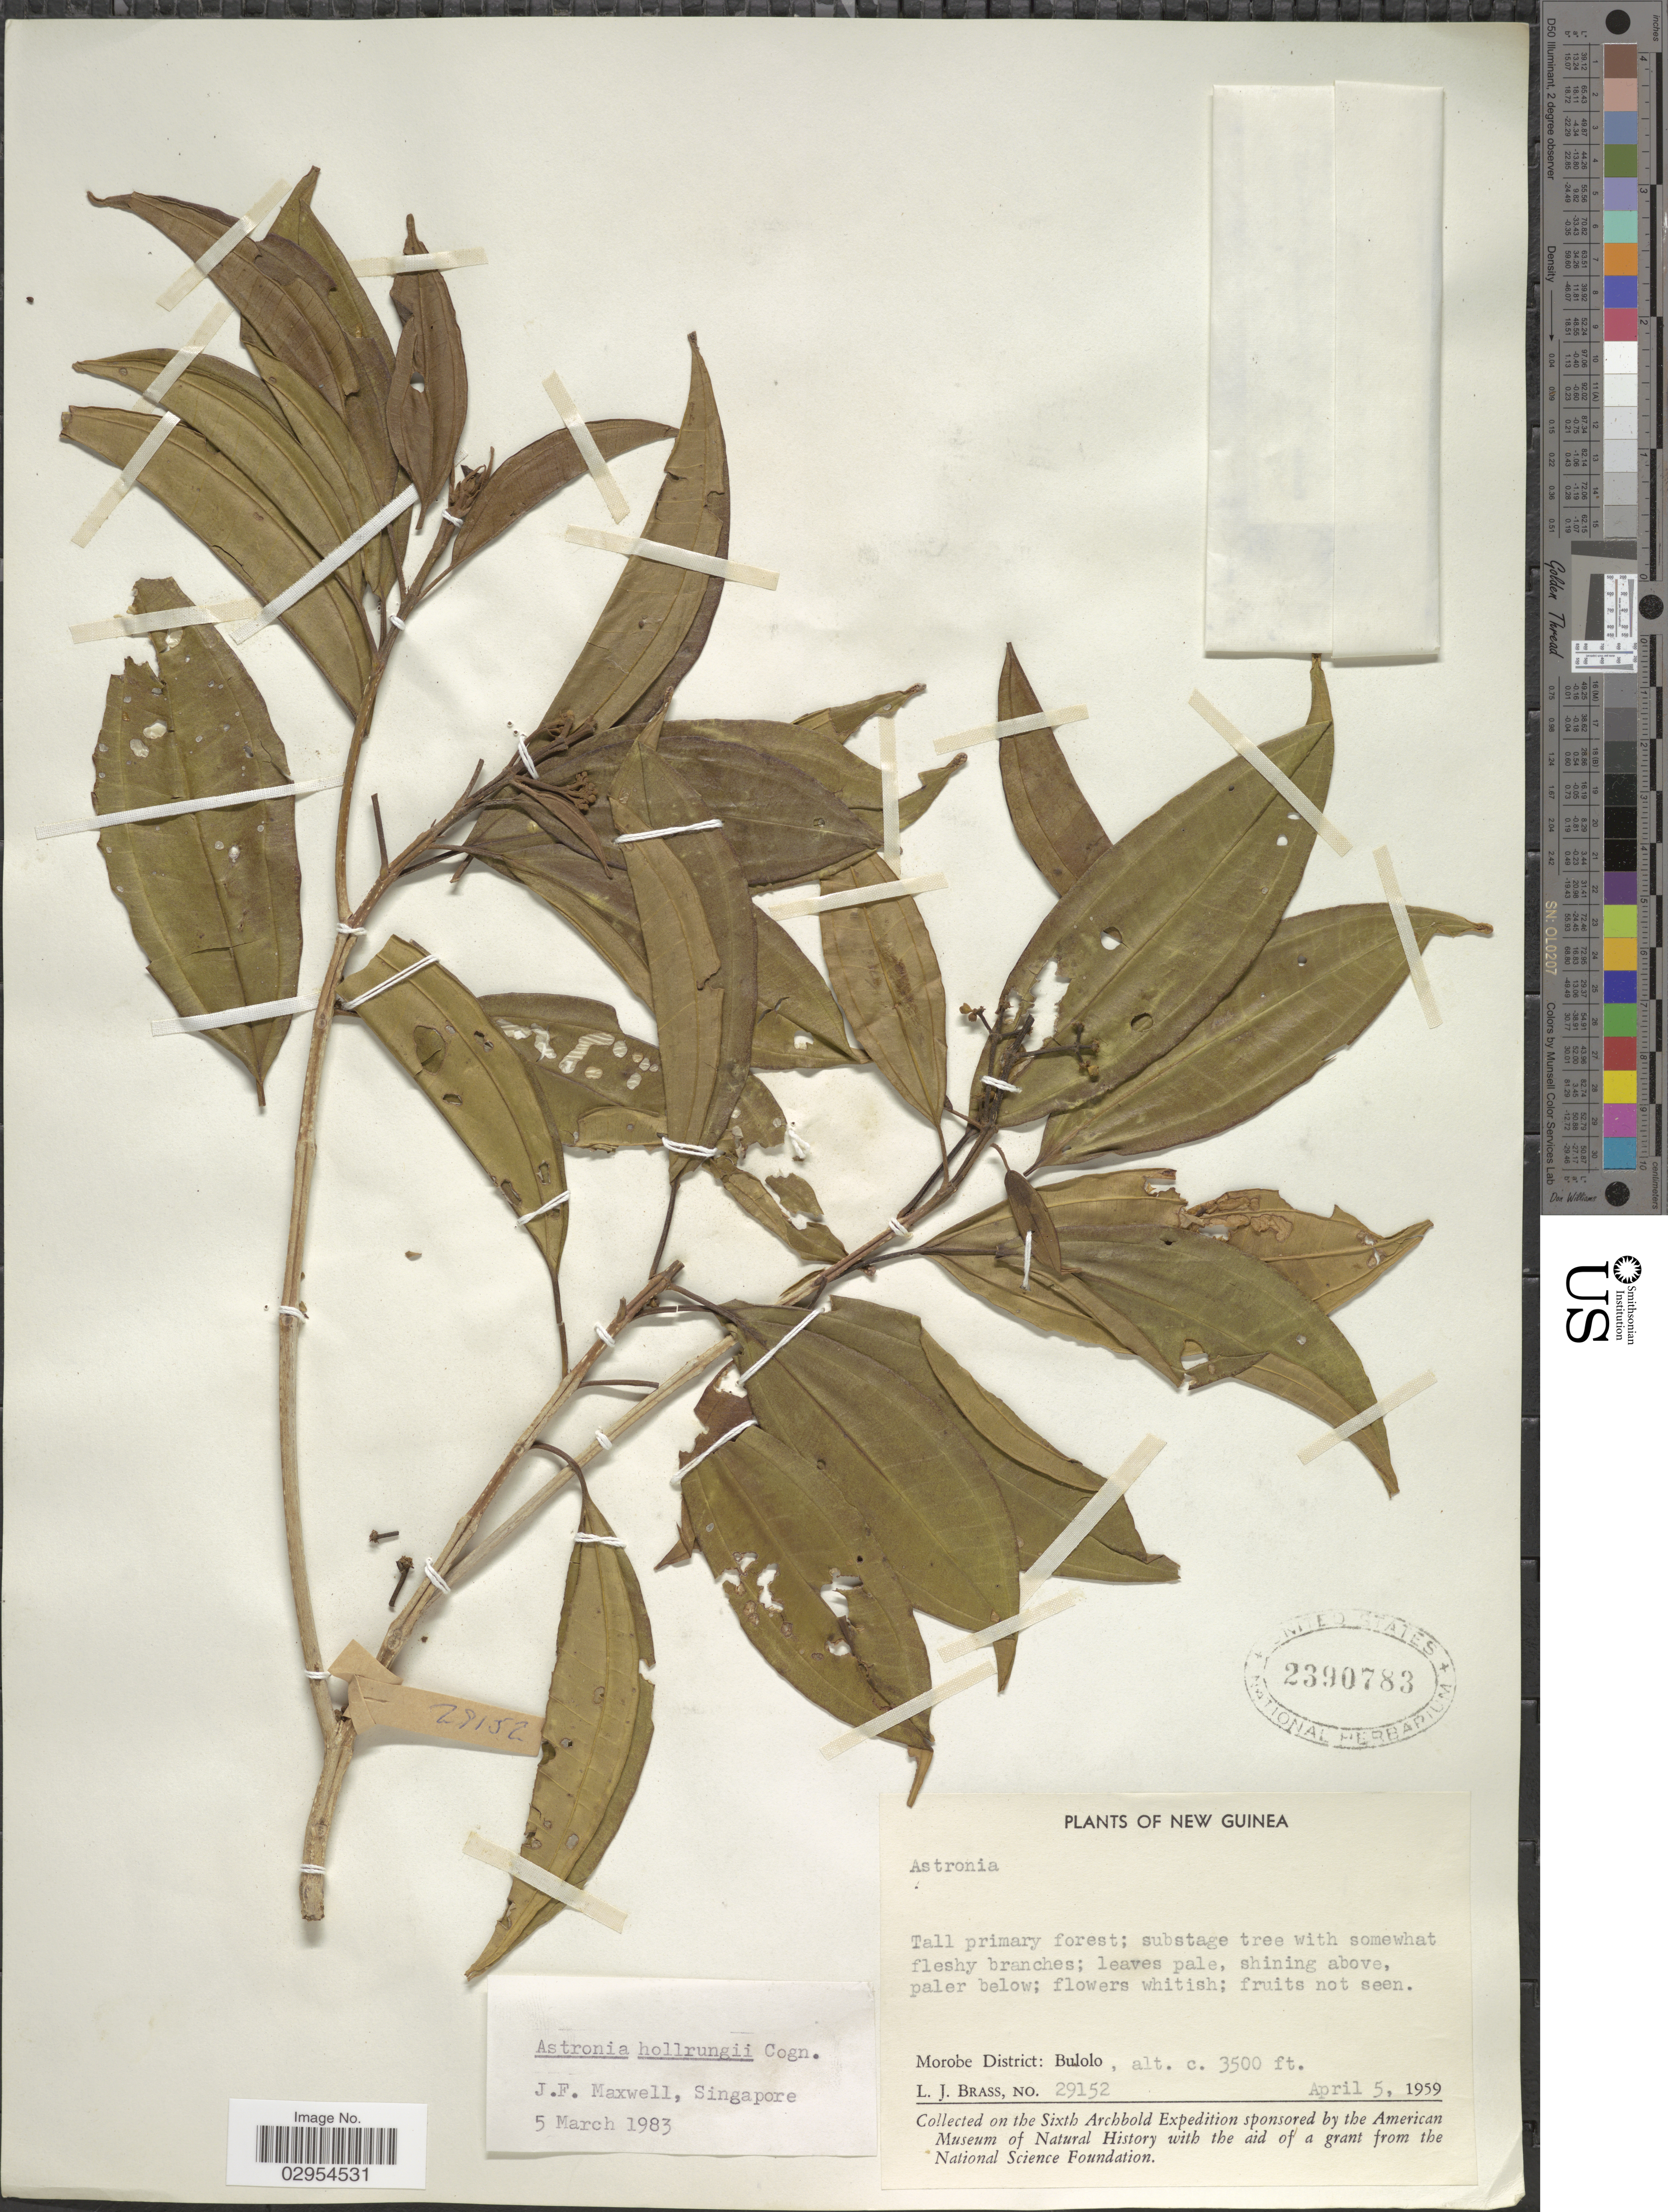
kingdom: Plantae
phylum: Tracheophyta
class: Magnoliopsida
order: Myrtales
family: Melastomataceae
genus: Astronia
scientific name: Astronia hollrungii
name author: Cogn.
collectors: L. J. Brass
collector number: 29152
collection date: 1959-04-05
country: Papua New Guinea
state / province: Morobe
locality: Morobe District: Bulolo.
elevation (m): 1067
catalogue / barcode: US 2390783